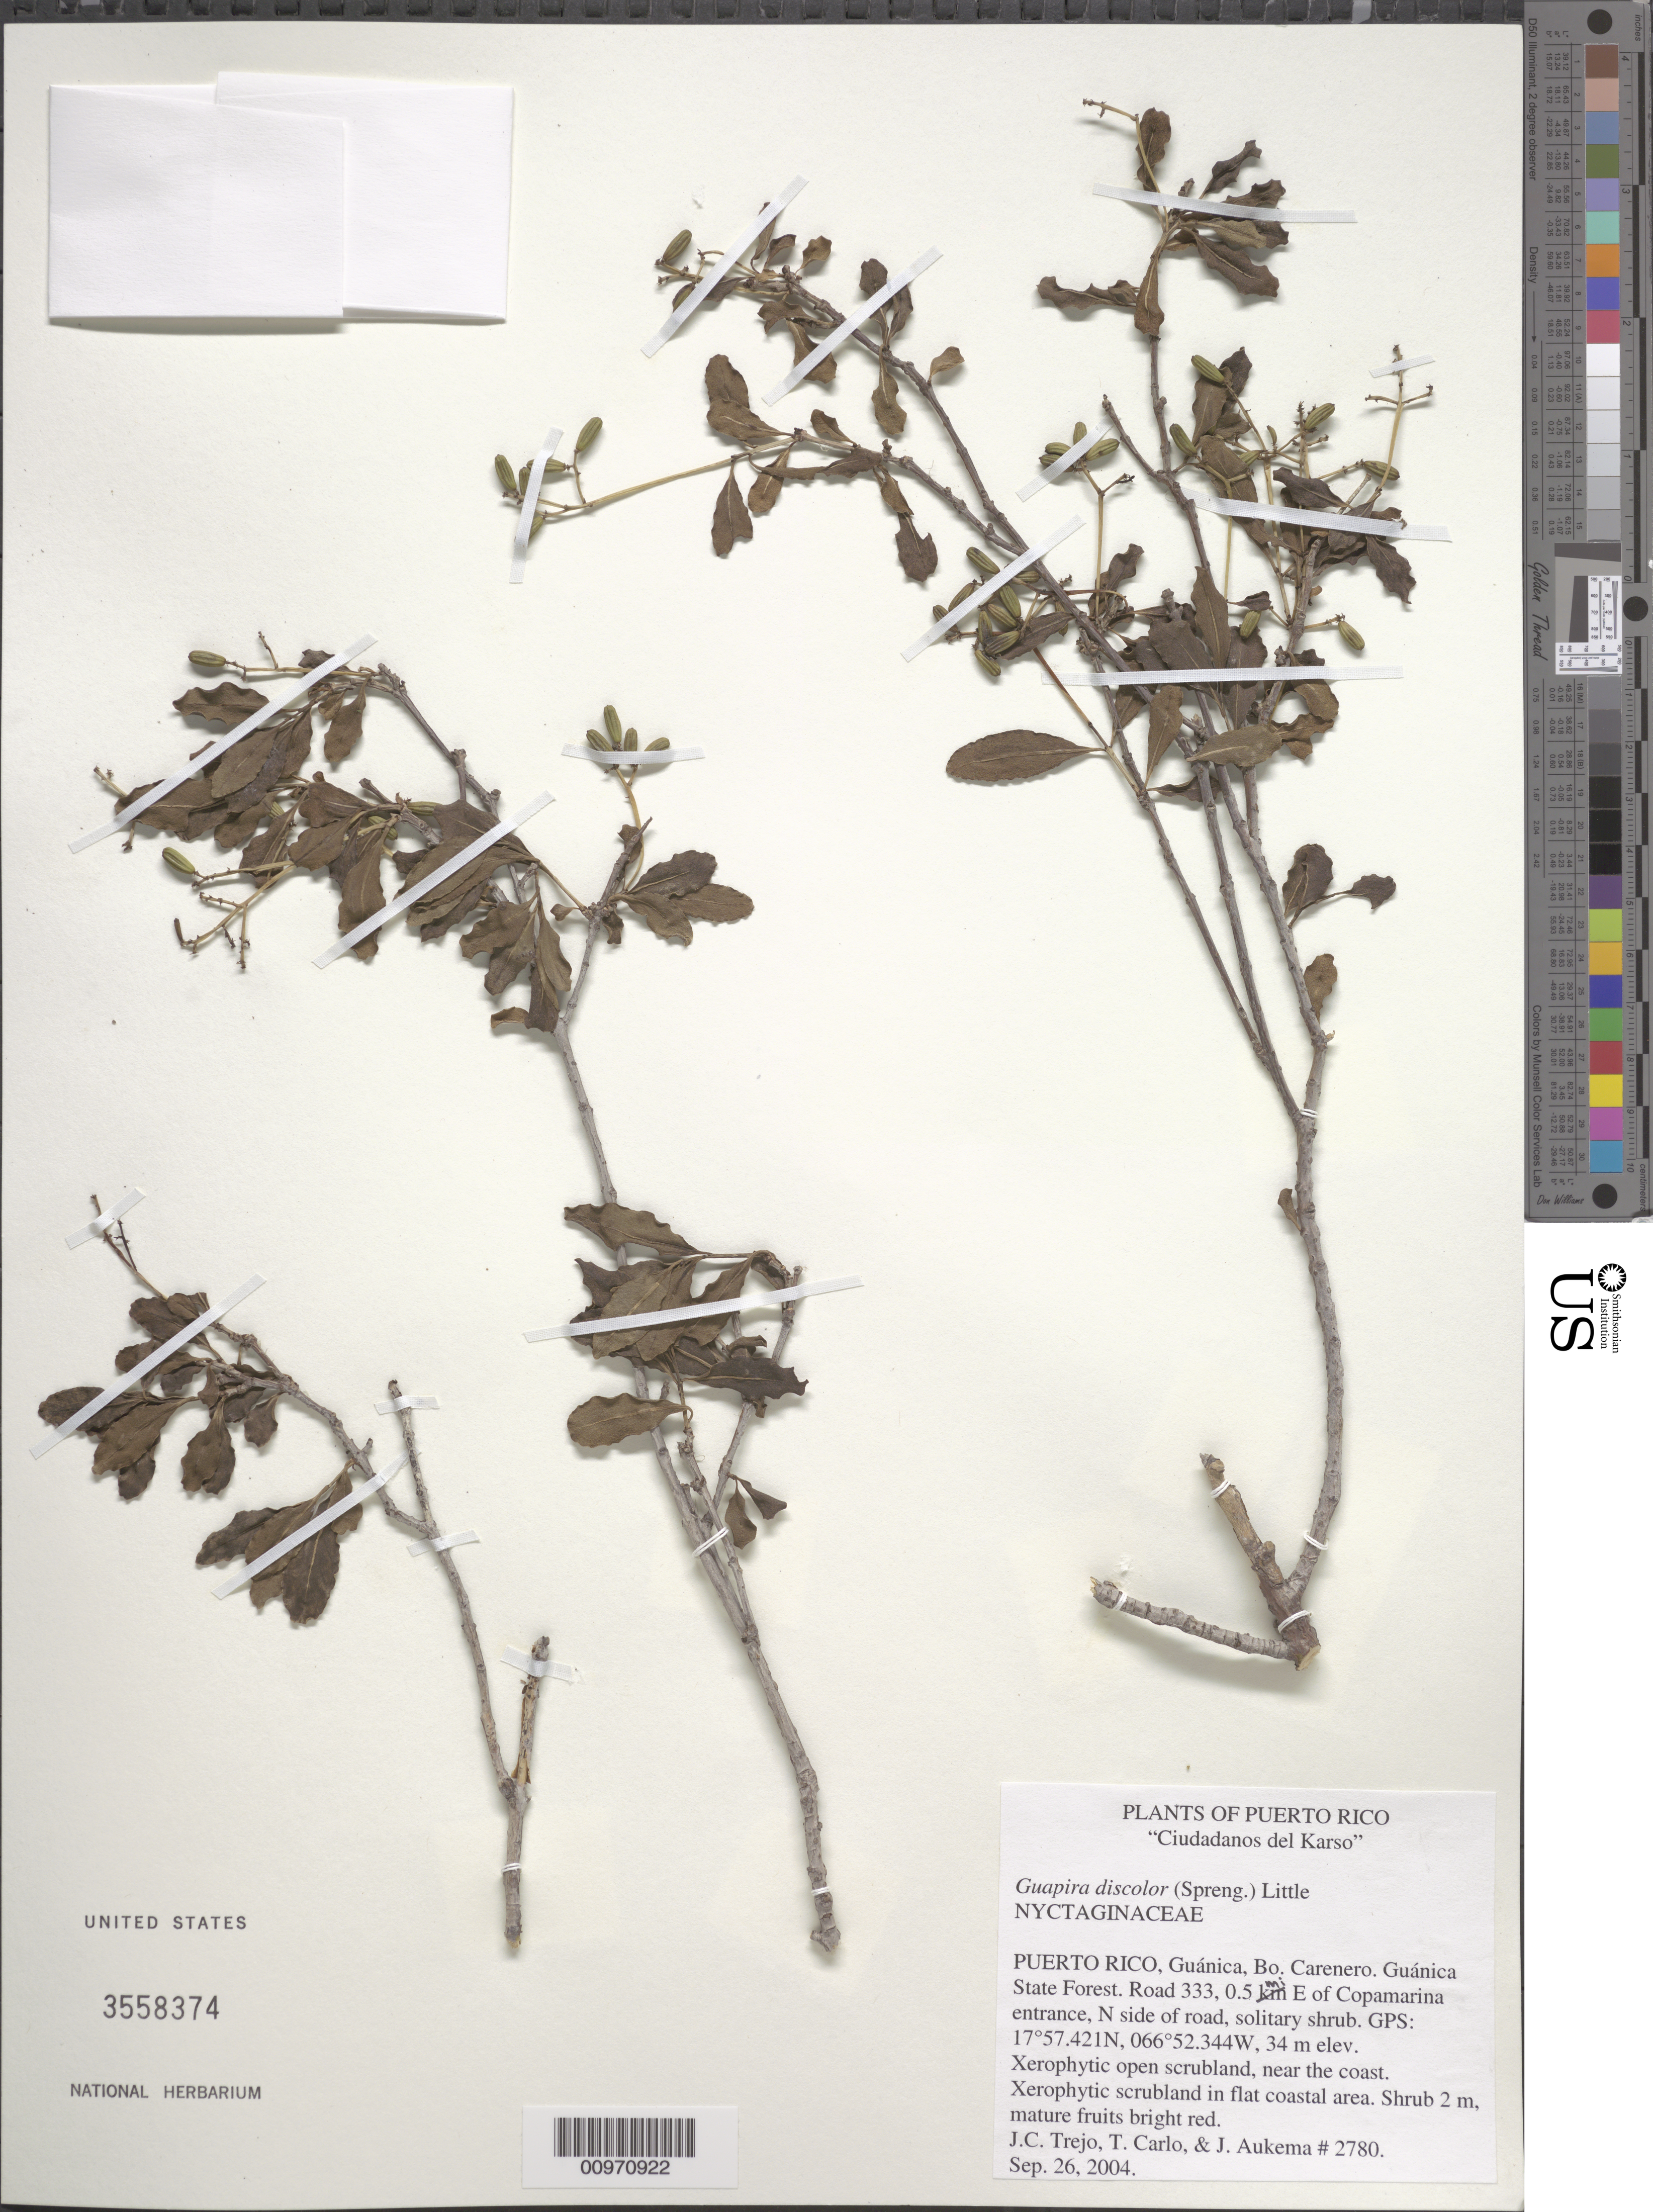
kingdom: Plantae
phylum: Tracheophyta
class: Magnoliopsida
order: Caryophyllales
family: Nyctaginaceae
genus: Guapira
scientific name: Guapira discolor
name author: (Spreng.) Little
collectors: J. C. Trejo-Torres, T. Carlo & J. Aukema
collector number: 2780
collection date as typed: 26 Sep 2004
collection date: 2004-09-26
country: Puerto Rico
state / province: Guánica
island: Puerto Rico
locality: Guánica, Bo. Carenero, Guánica State Forest, Road 333, 0.5 mi. E of Copamarina entrance, N side of road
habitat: Xerophytic open scrubland, in flat coastal area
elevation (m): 34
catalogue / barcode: US 3558374